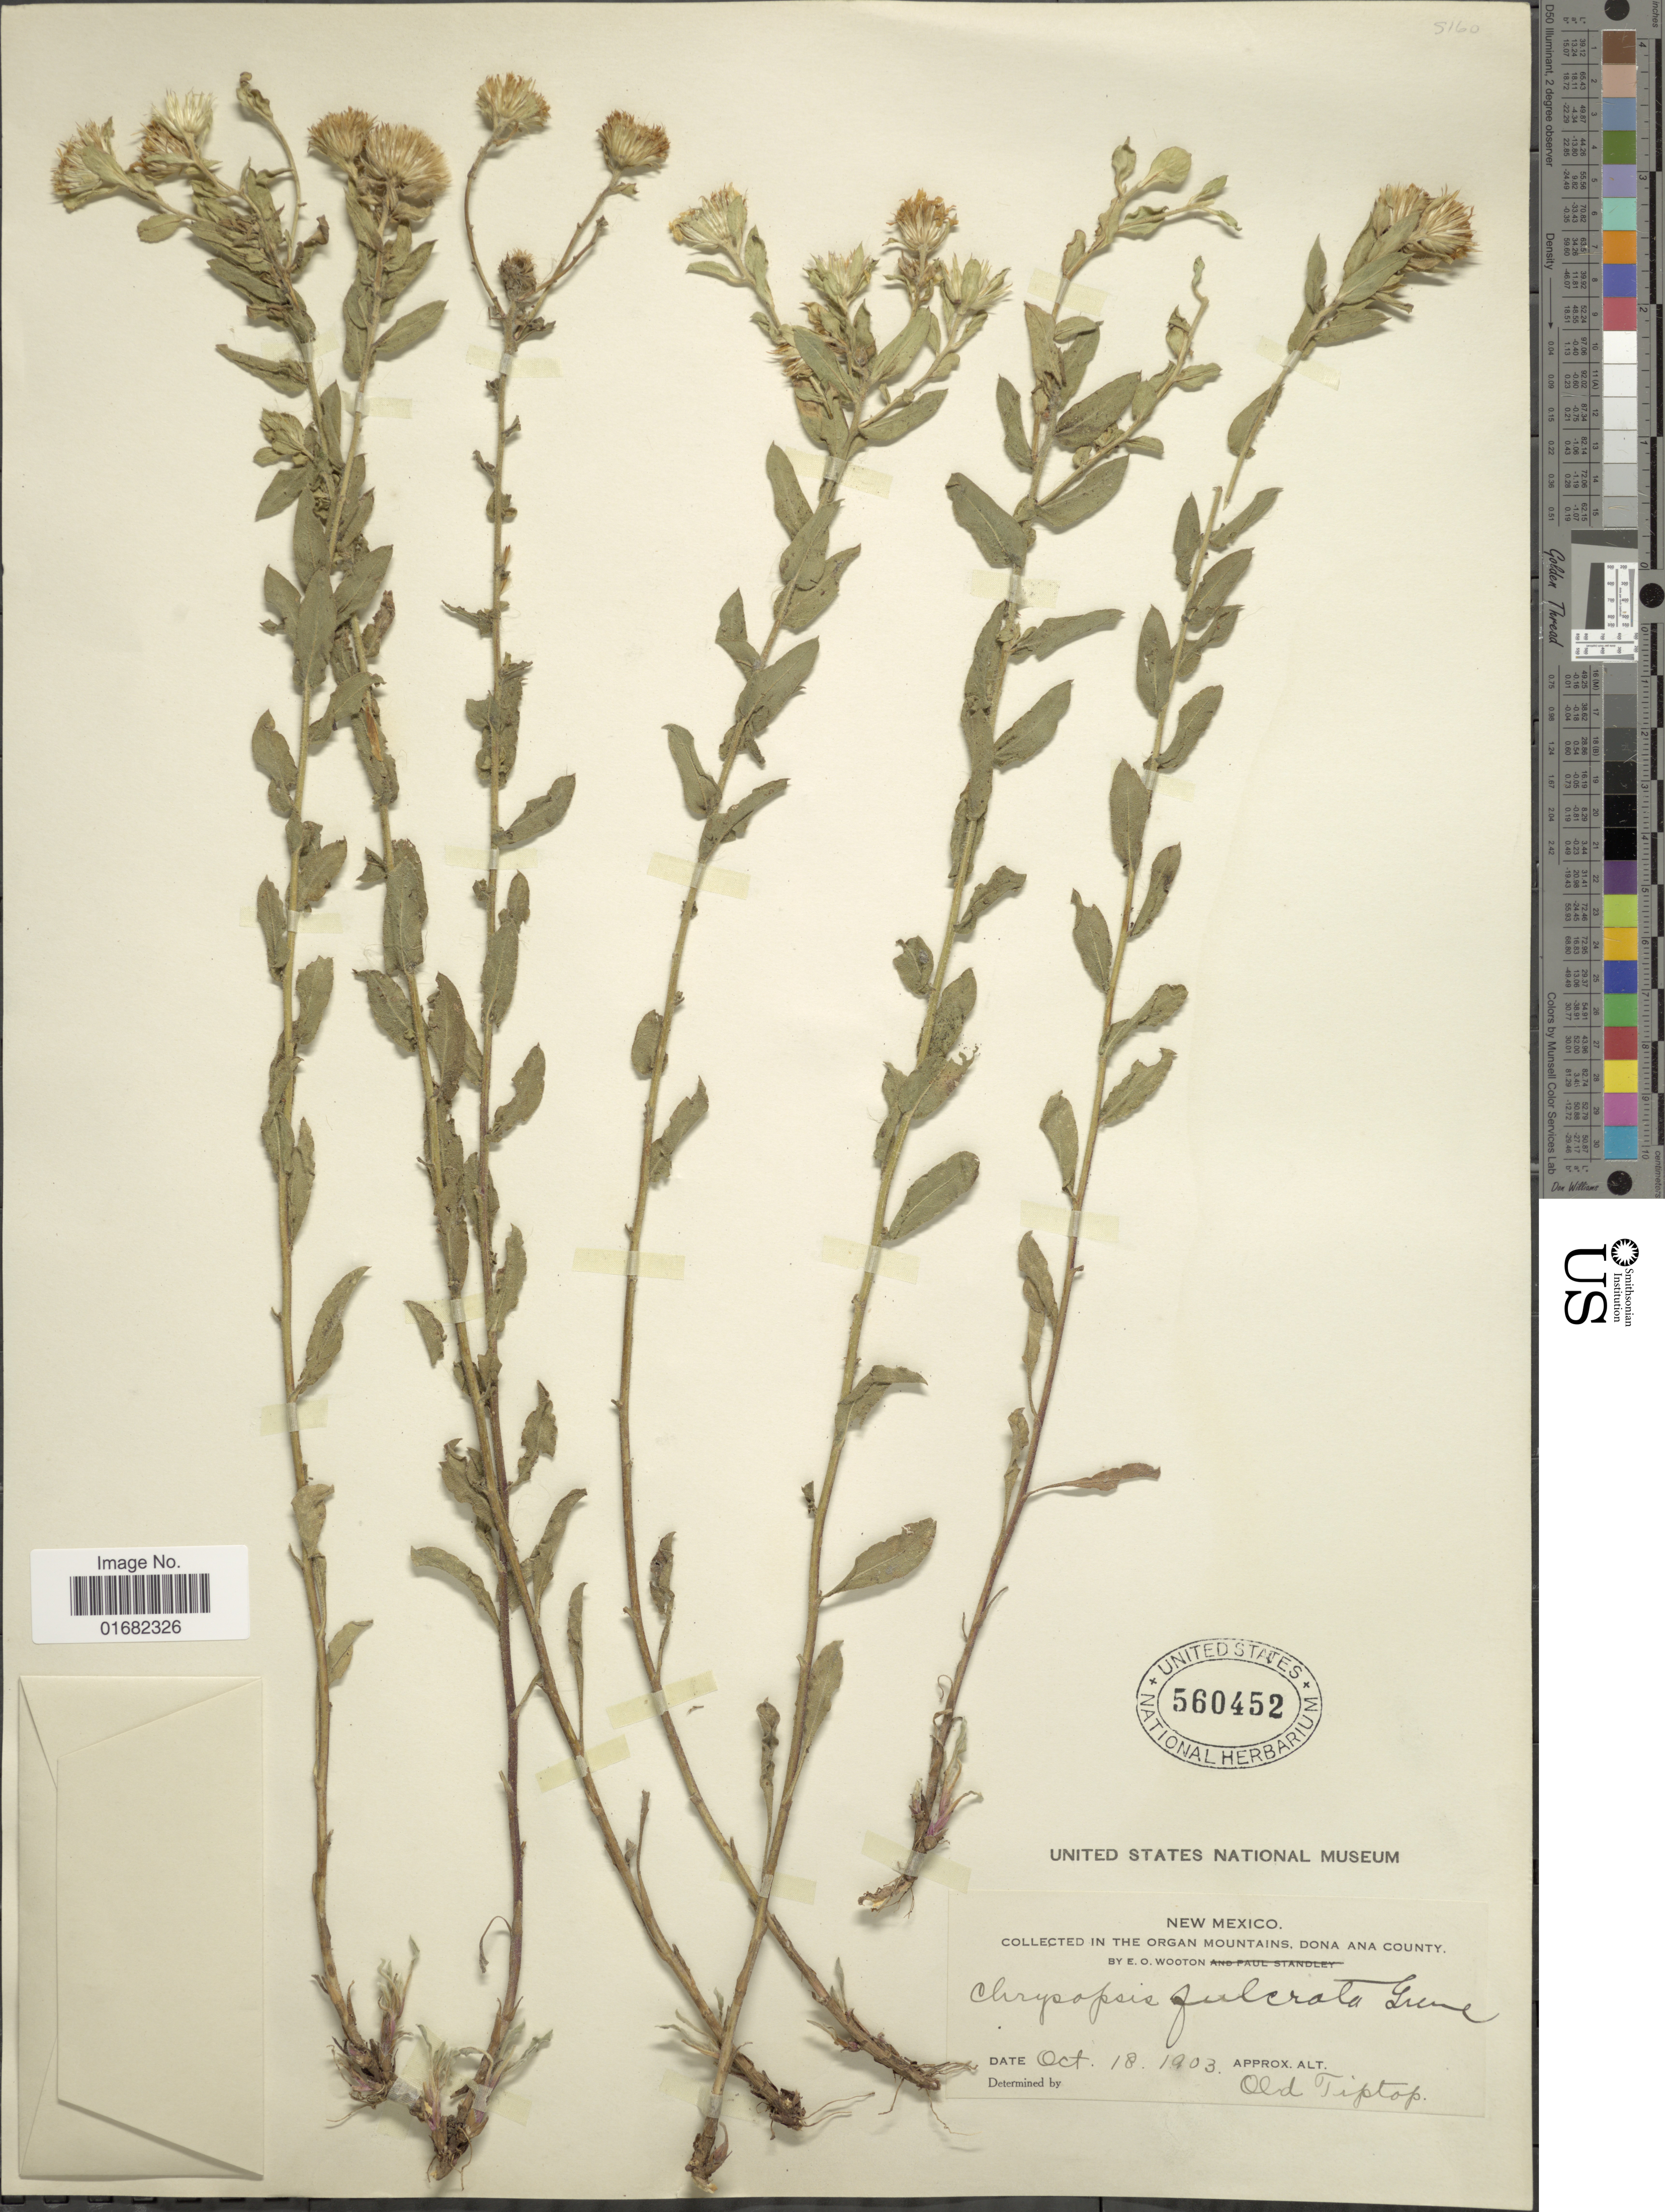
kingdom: Plantae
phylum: Tracheophyta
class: Magnoliopsida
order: Asterales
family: Asteraceae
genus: Heterotheca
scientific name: Heterotheca fulcrata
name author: (Greene) Shinners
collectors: E. O. Wooton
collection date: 1903-10-18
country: United States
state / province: New Mexico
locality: Organ Mountains, Dona Ana County. Old Tiptop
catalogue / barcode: US 560452